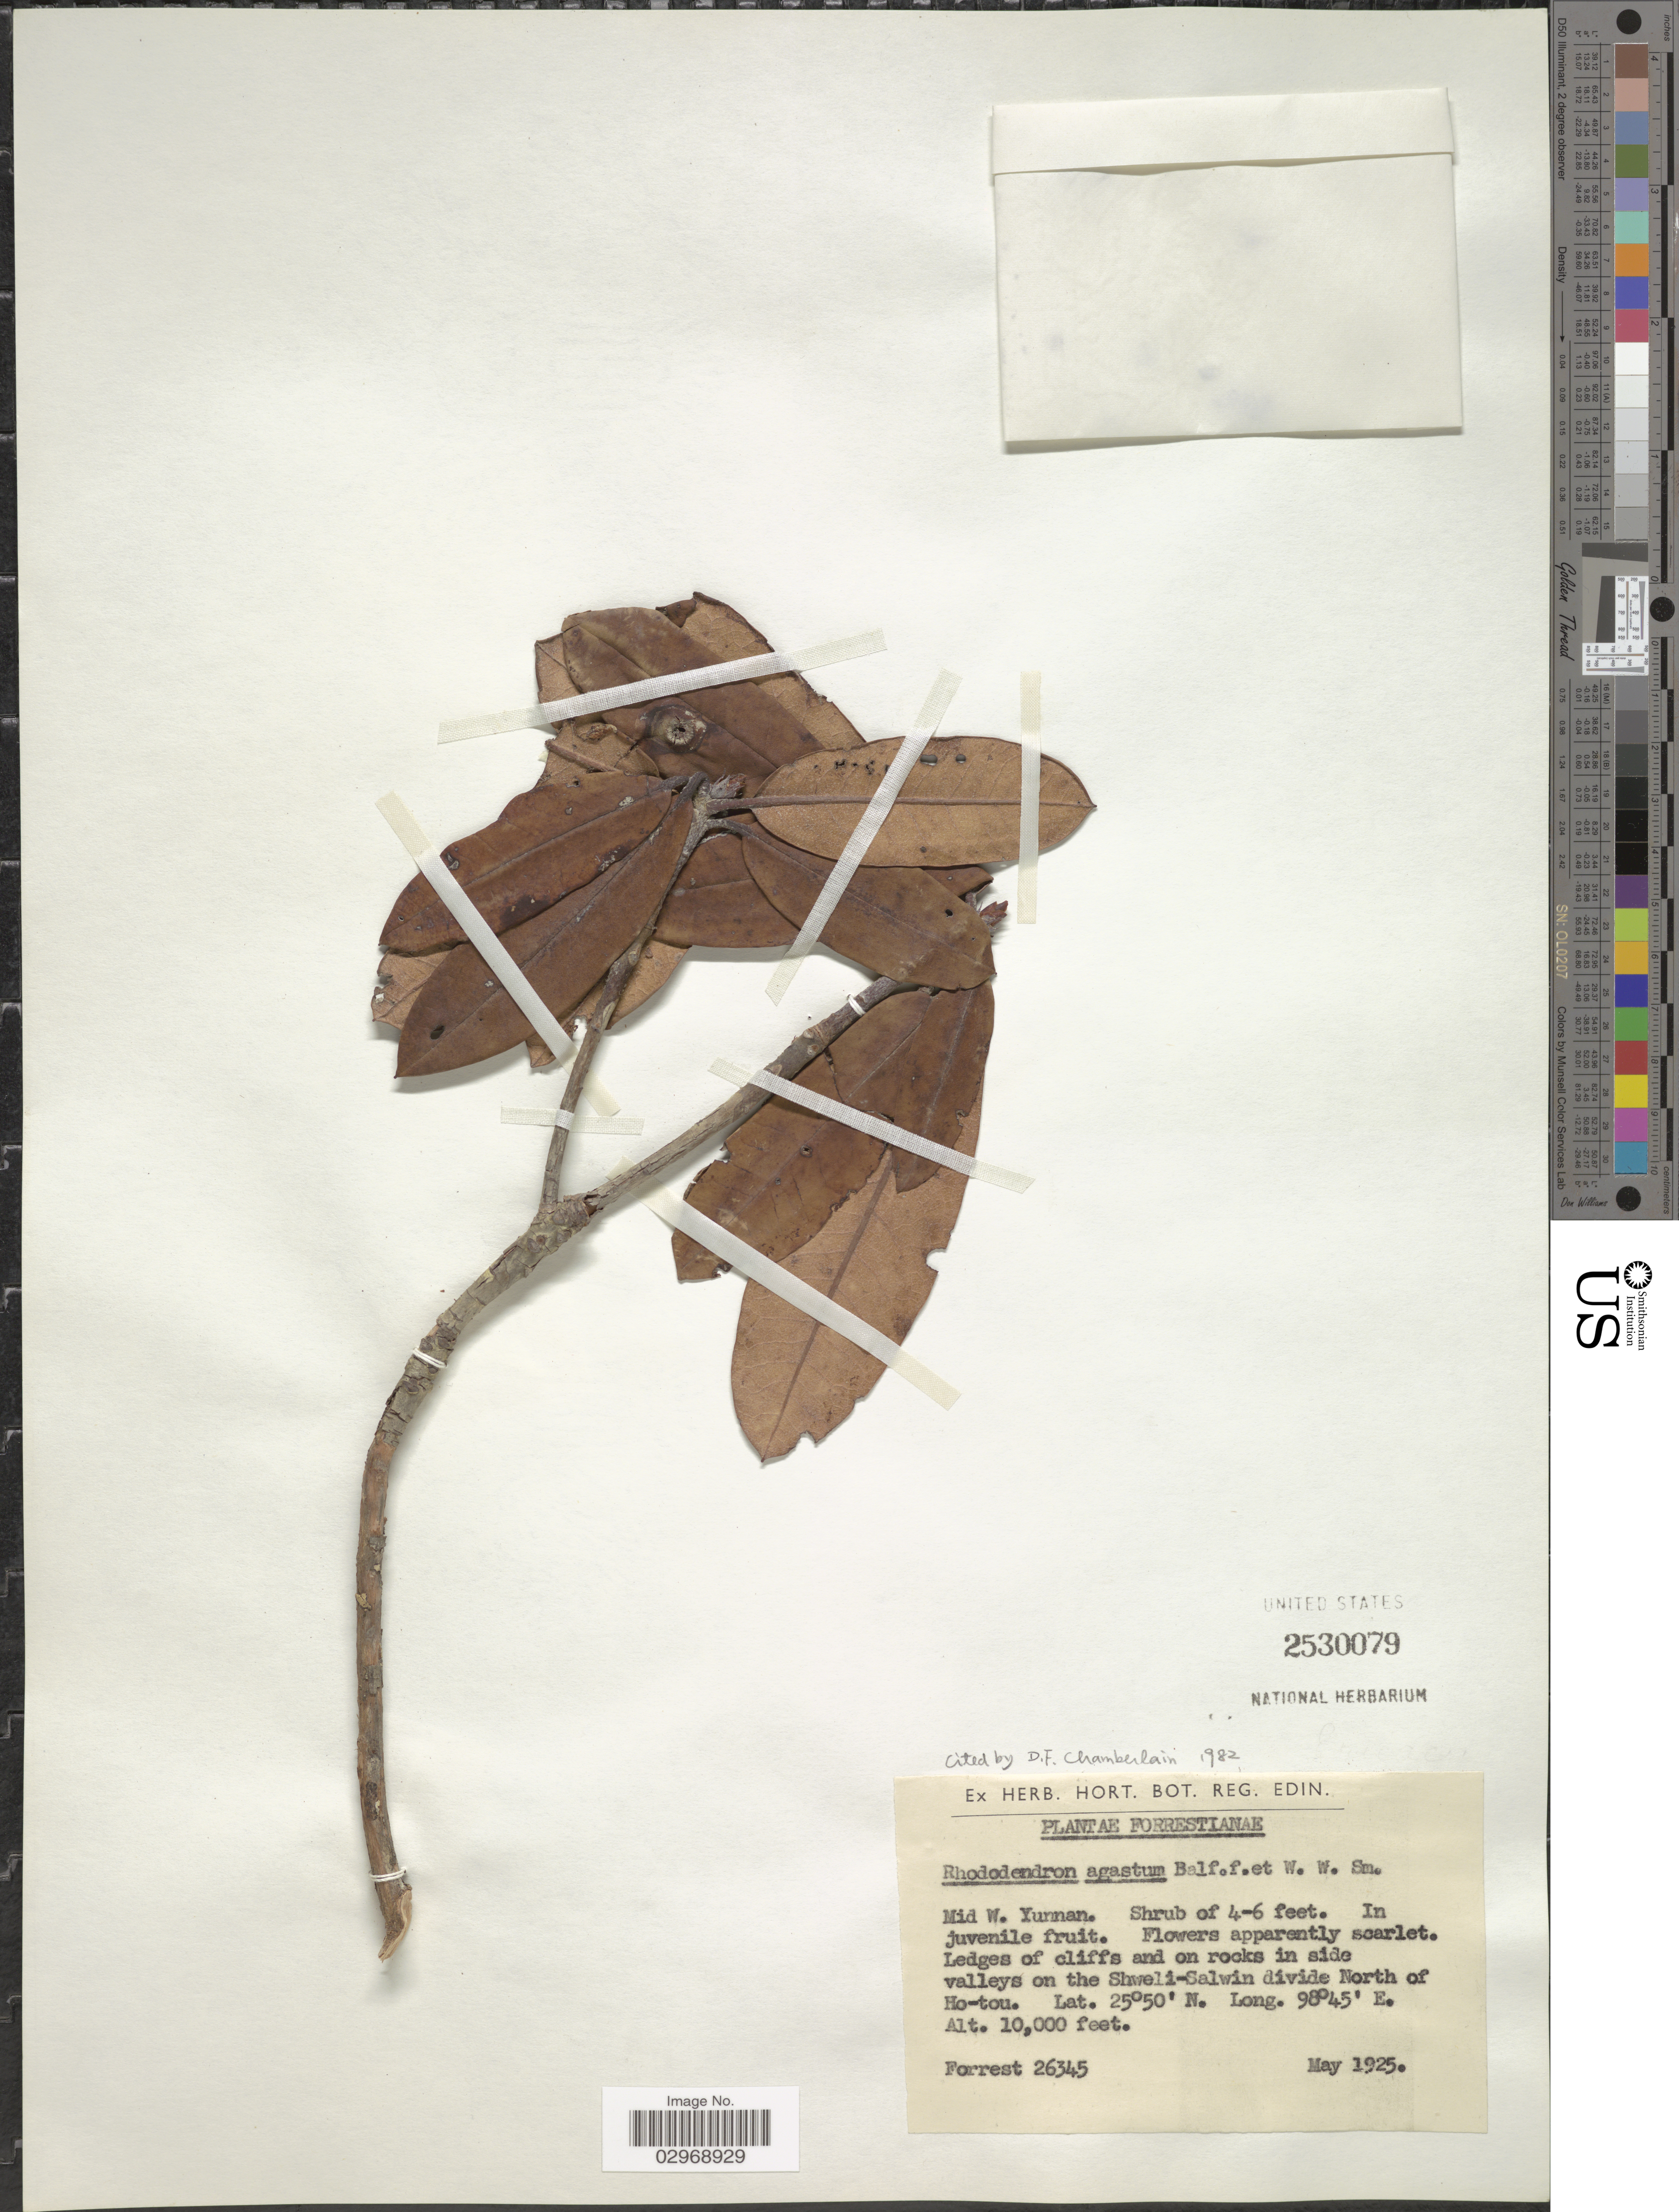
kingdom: Plantae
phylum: Tracheophyta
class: Magnoliopsida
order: Ericales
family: Ericaceae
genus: Rhododendron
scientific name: Rhododendron agastum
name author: Balf. f. & W.W. Sm.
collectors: -. Forrest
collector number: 26345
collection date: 1925-05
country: China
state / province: Yunnan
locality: Mid W. Yunnan. Ledges of cliffs and on rocks in side valleys on the Shweli-Salwin divide North of Ho-tou.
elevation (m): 3048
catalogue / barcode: US 2530079